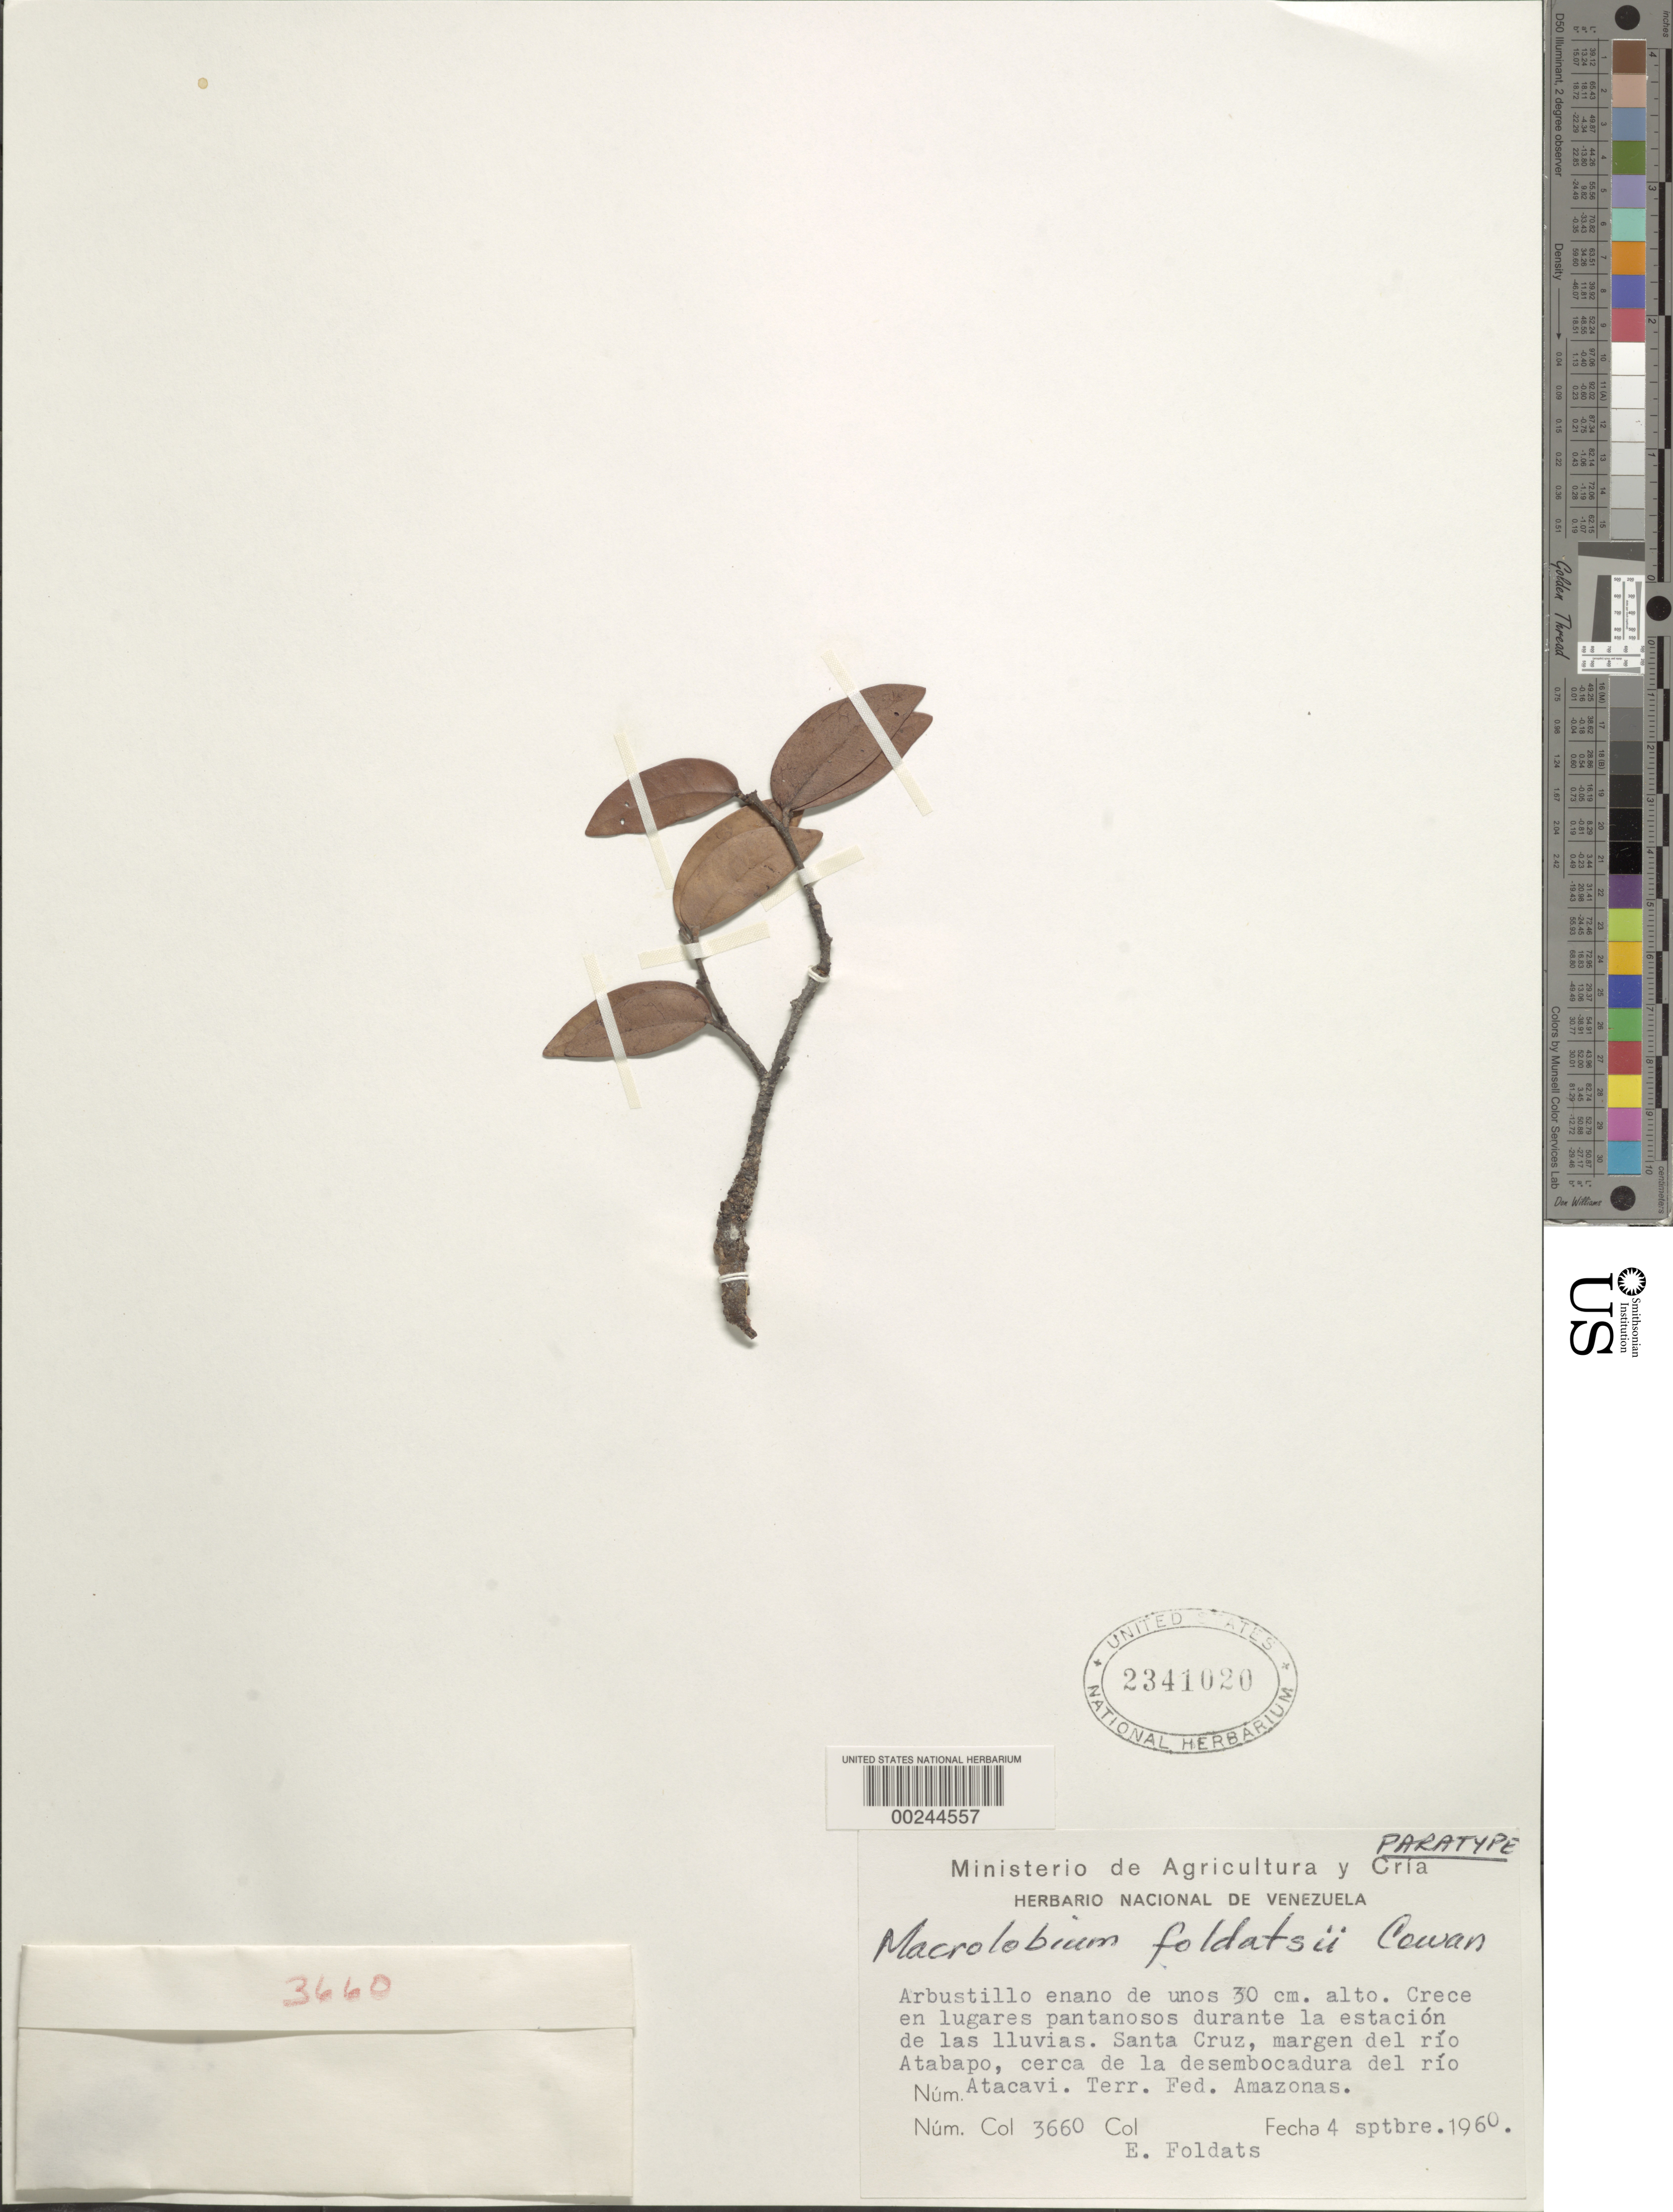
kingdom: Plantae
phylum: Tracheophyta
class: Magnoliopsida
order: Fabales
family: Fabaceae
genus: Macrolobium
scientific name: Macrolobium foldatsii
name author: R.S. Cowan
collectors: E. Foldats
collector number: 3660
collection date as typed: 04 Sep 1960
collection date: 1960-09-04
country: Venezuela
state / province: Amazonas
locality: Santa cruz, bank of Rio Atabapo, ca the mouth of the rio atacavi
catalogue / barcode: US 2341020